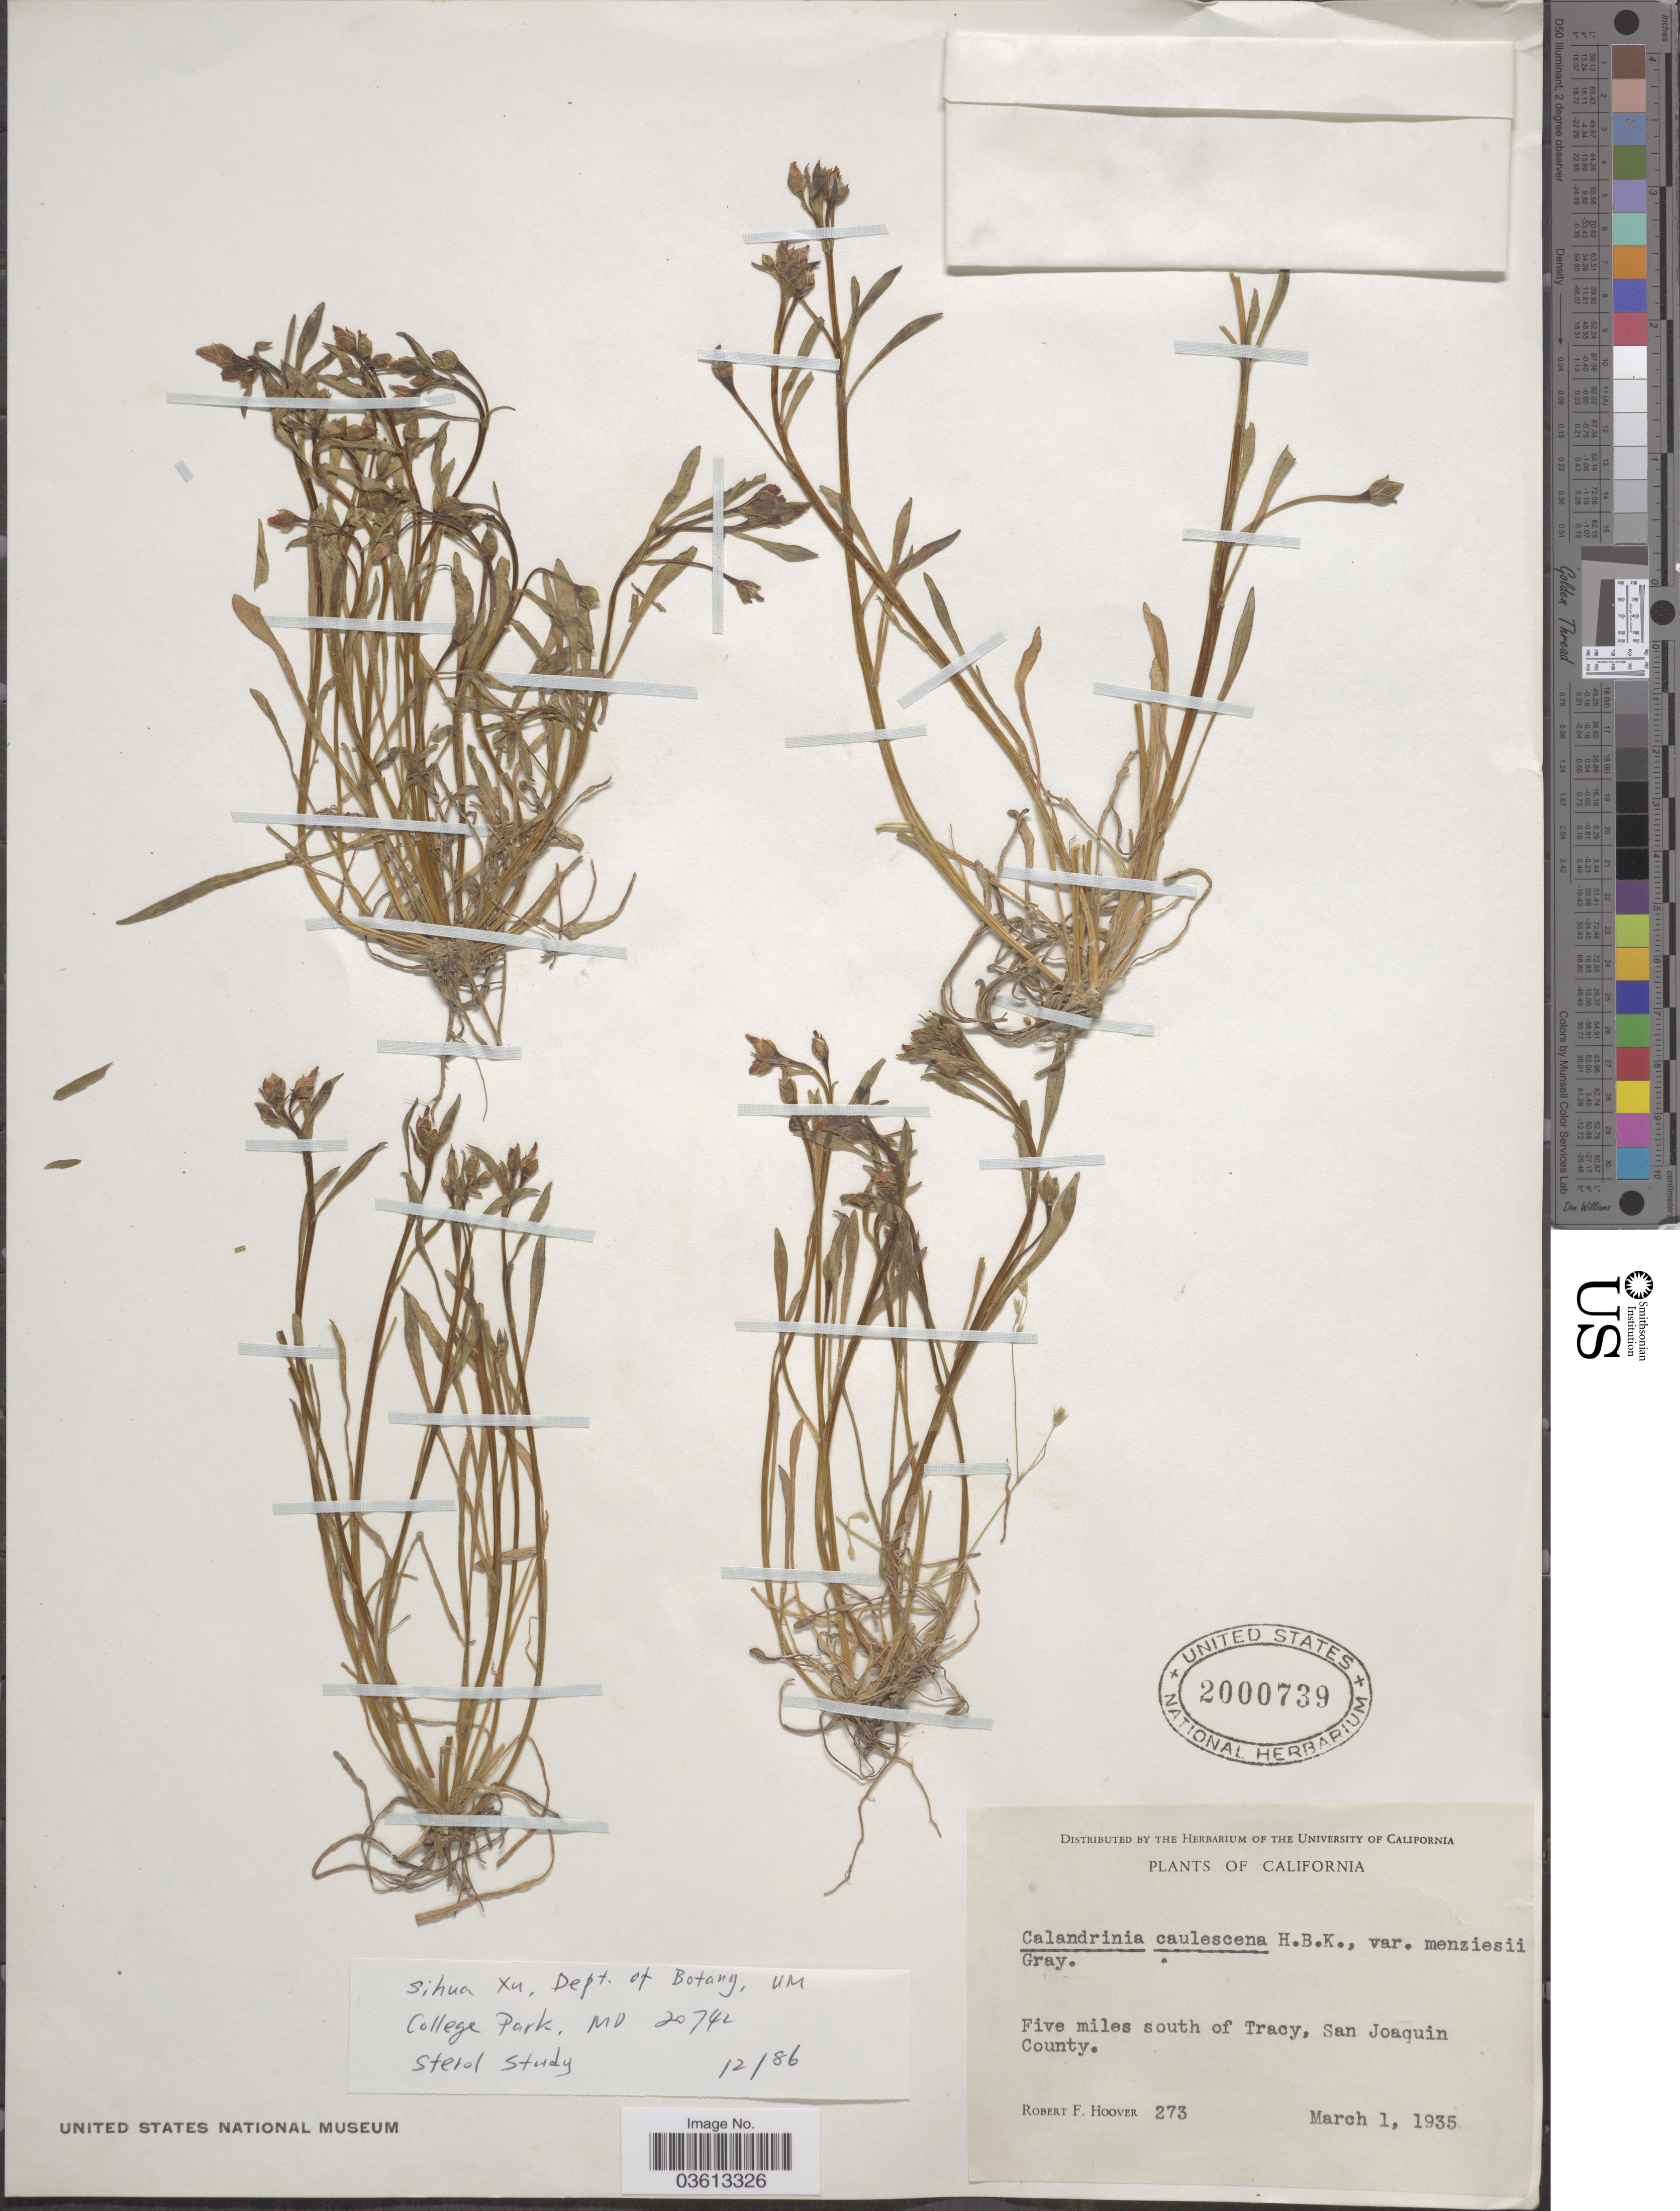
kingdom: Plantae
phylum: Tracheophyta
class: Magnoliopsida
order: Caryophyllales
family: Montiaceae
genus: Calandrinia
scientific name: Calandrinia ciliata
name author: (Ruiz & Pav.) DC.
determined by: Strong, Mark T., (BOT), Smithsonian Institution - National Museum of Natural History (UNITED STATES)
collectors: R. F. Hoover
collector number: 273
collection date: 1935-03-01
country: United States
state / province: California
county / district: San Joaquin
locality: Five miles south of Tracy, San Joaquin County.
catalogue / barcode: US 2000739